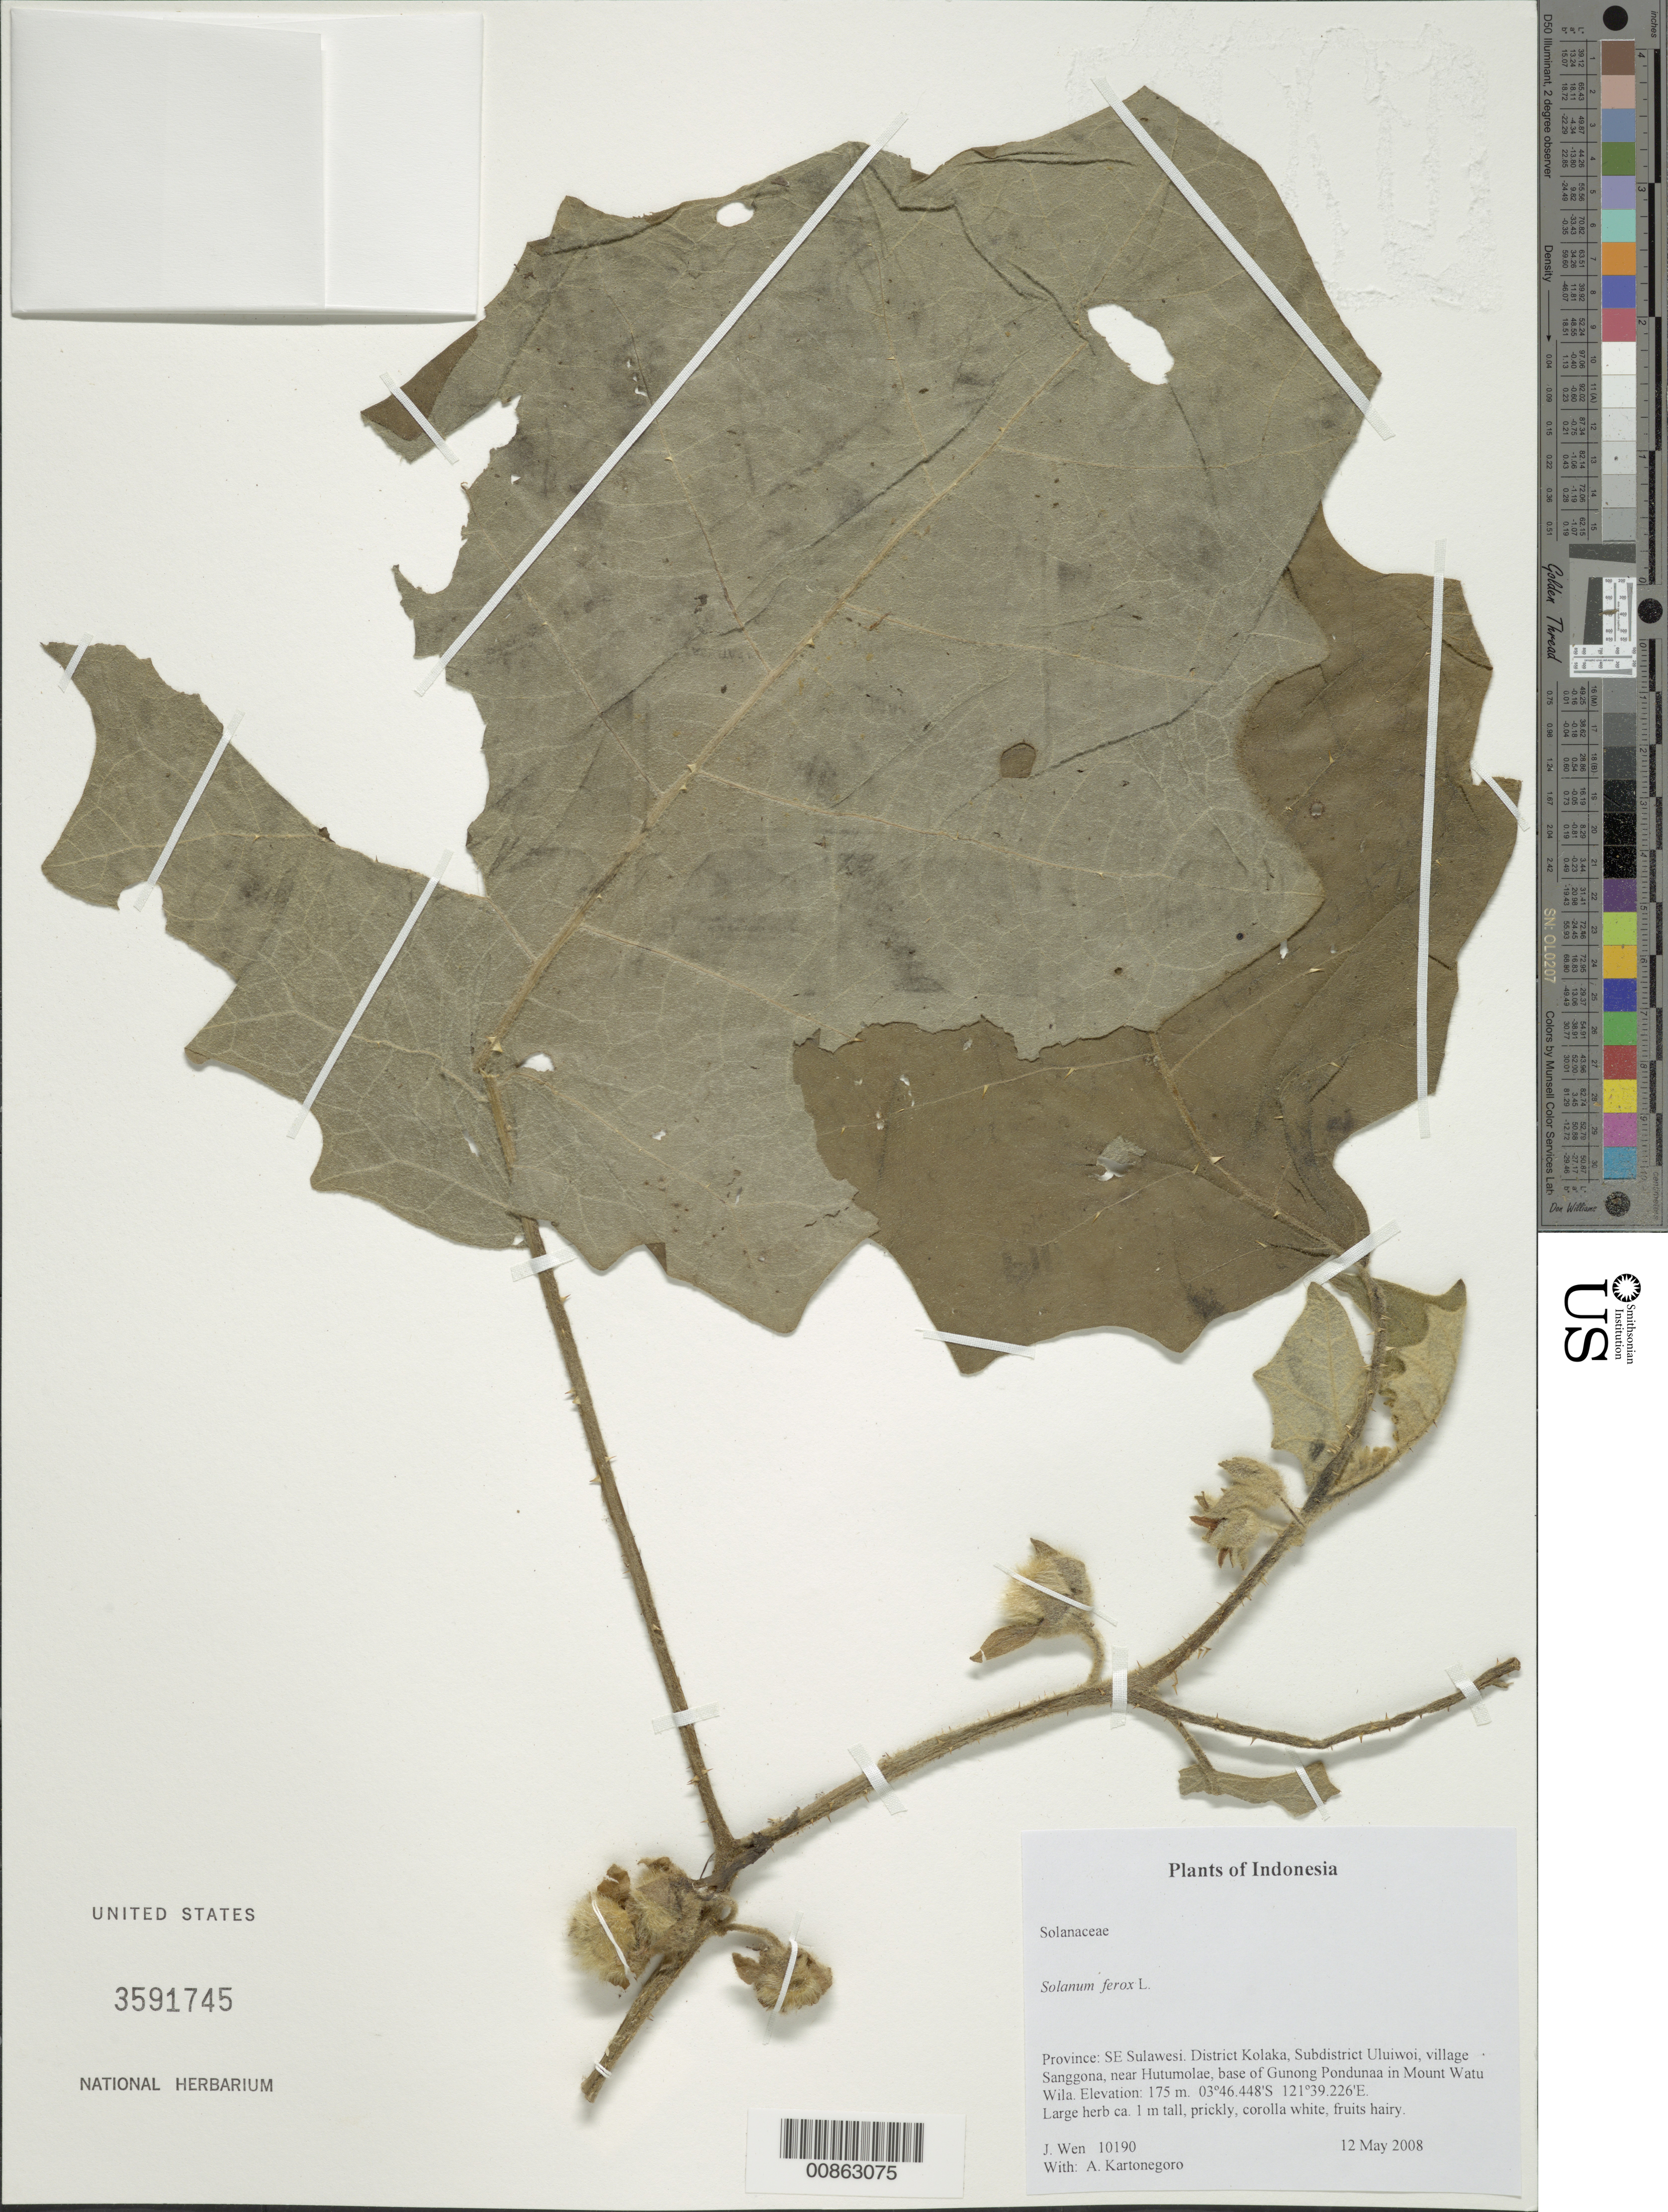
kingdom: Plantae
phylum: Tracheophyta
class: Magnoliopsida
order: Solanales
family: Solanaceae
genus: Solanum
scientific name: Solanum ferox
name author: L.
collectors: J. Wen & A. Kartonegoro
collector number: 10190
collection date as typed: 12 May 2008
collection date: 2008-05-12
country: Indonesia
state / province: Sulawesi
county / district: Sulawesi Tenggara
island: Sulawesi [Celebes]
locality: District Kolaka, Subdistrict Uluiwoi, village Sanggona, near Hutumolae, base of Gunong Pondunaa in Mount Watu Wila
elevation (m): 175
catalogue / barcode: US 3591745